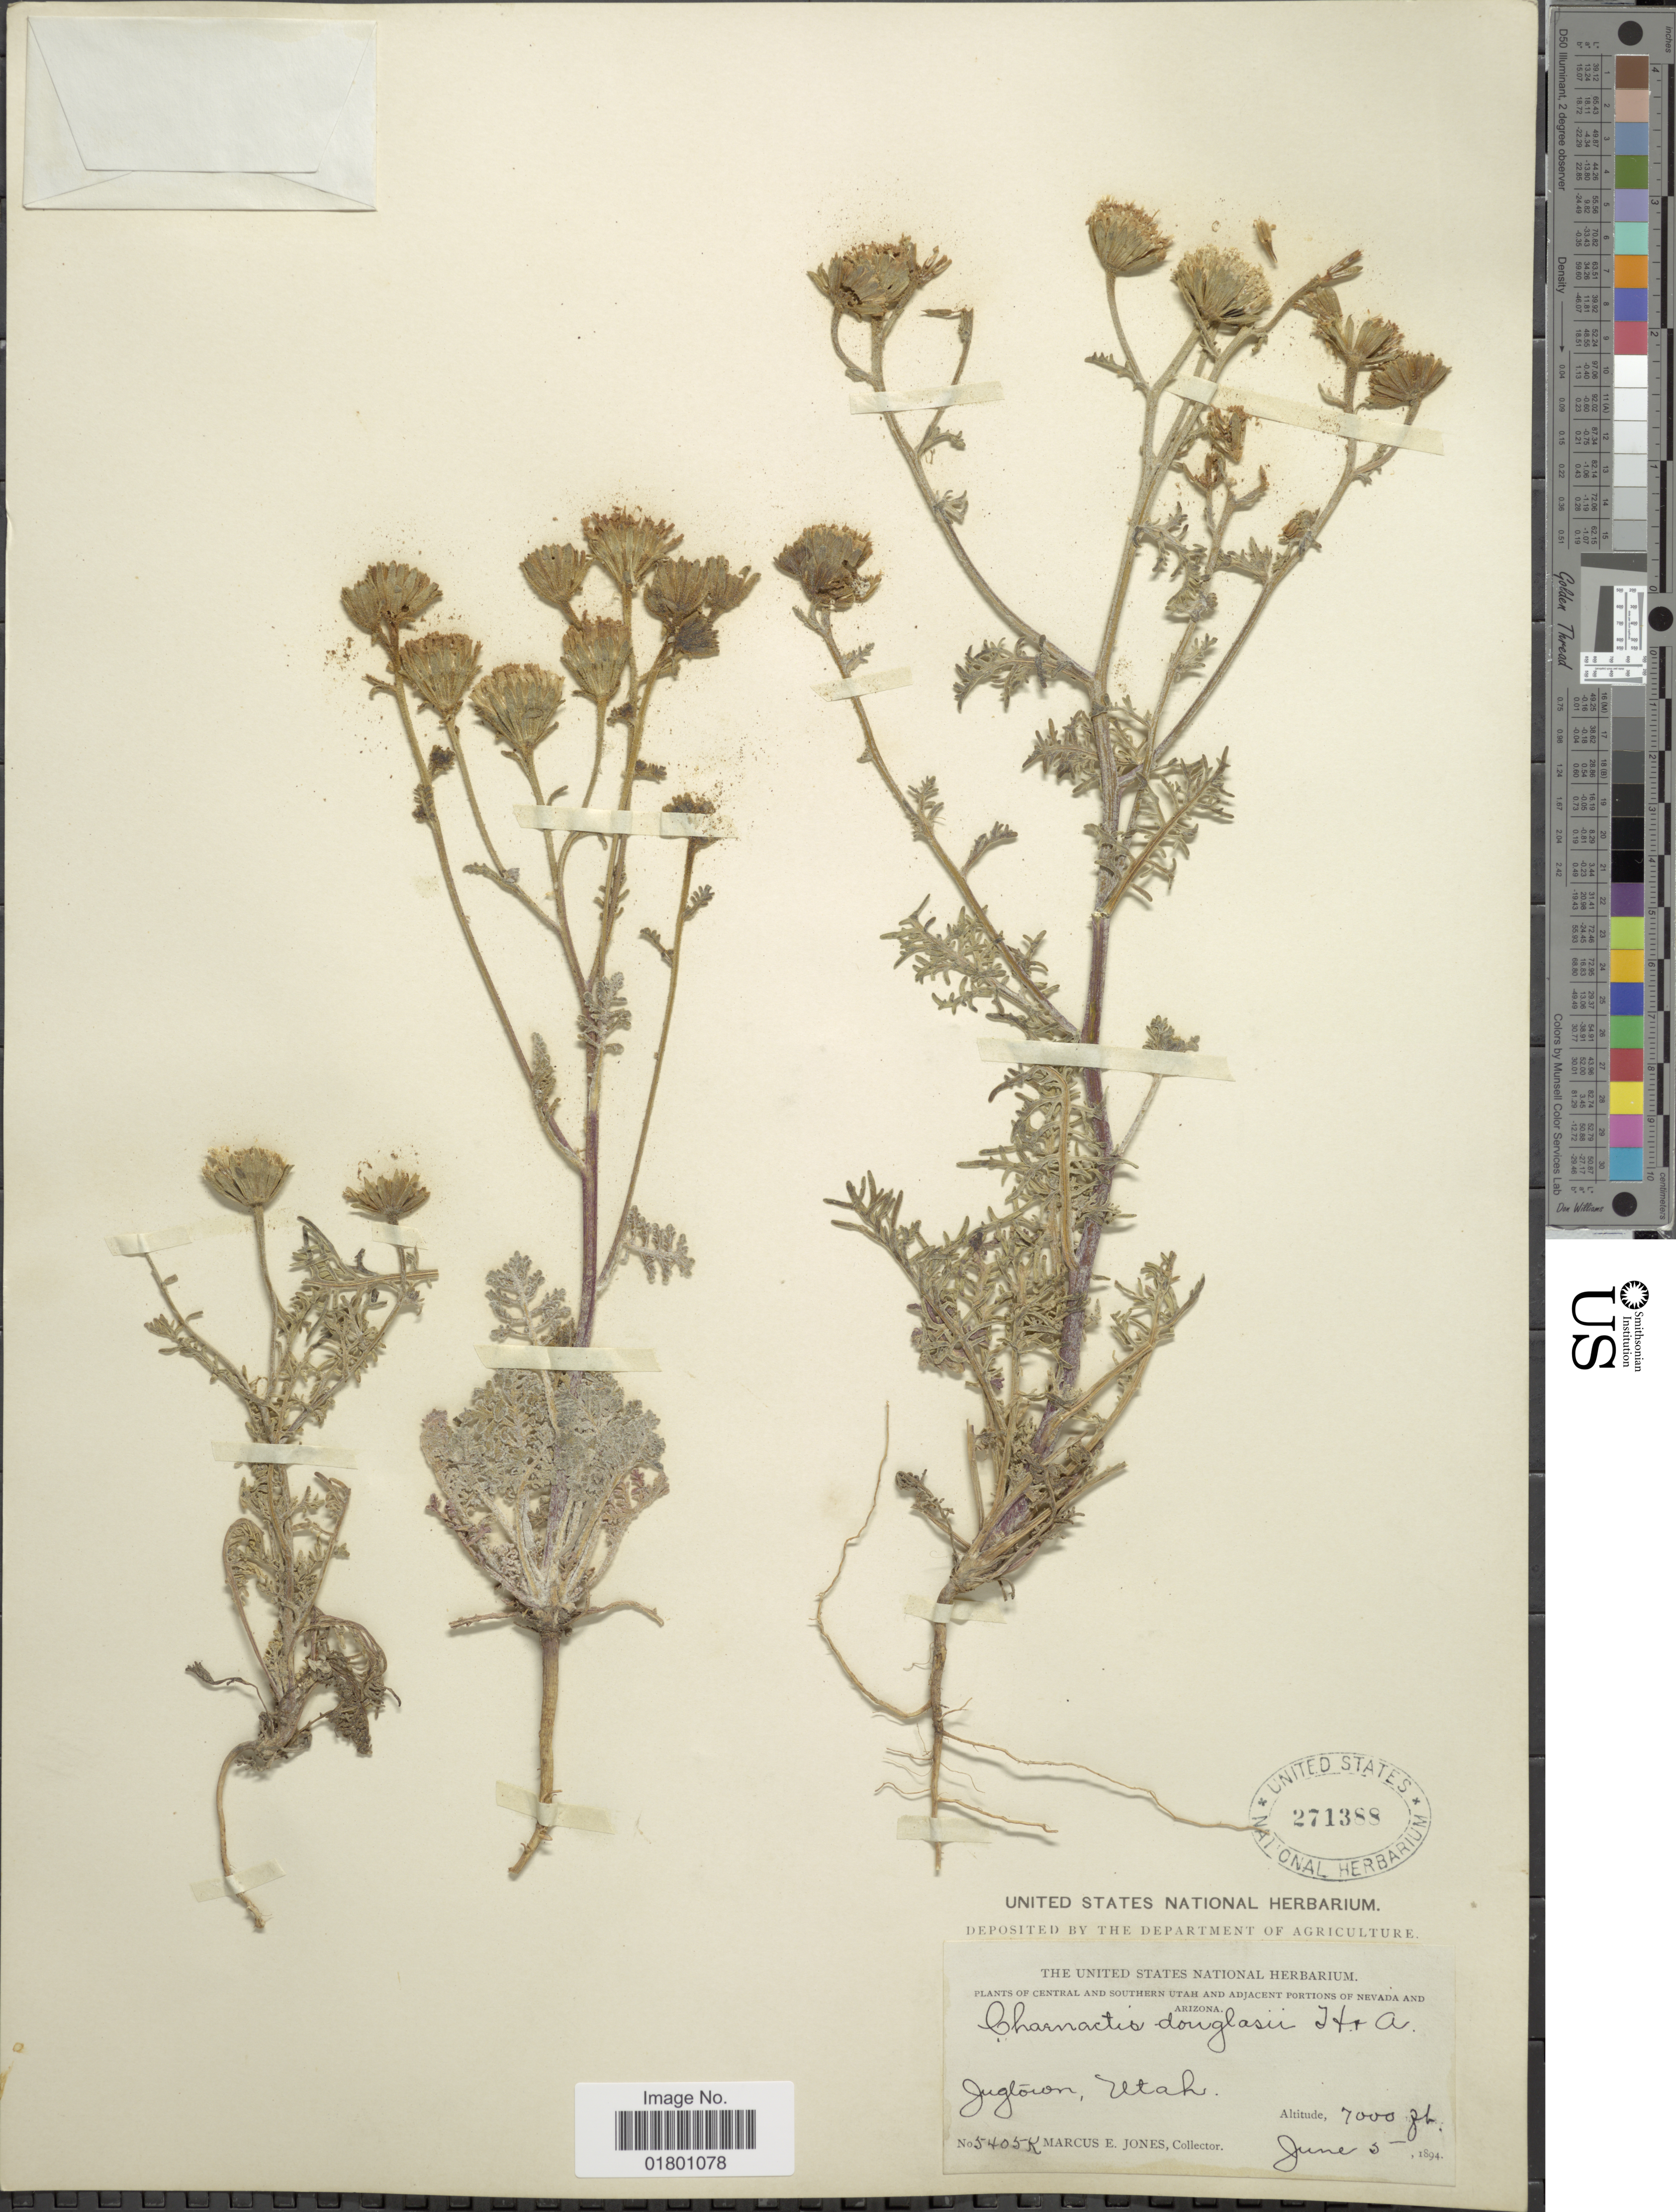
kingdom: Plantae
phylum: Tracheophyta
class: Magnoliopsida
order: Asterales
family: Asteraceae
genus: Chaenactis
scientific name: Chaenactis douglasii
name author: Hook. & Arn.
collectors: M. E. Jones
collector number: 5405R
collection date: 1894-06-05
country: United States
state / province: Utah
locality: Central and Southern Utah and Adjacent Portions of Nevada and Arizona, Jugtown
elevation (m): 2134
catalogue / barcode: US 271388